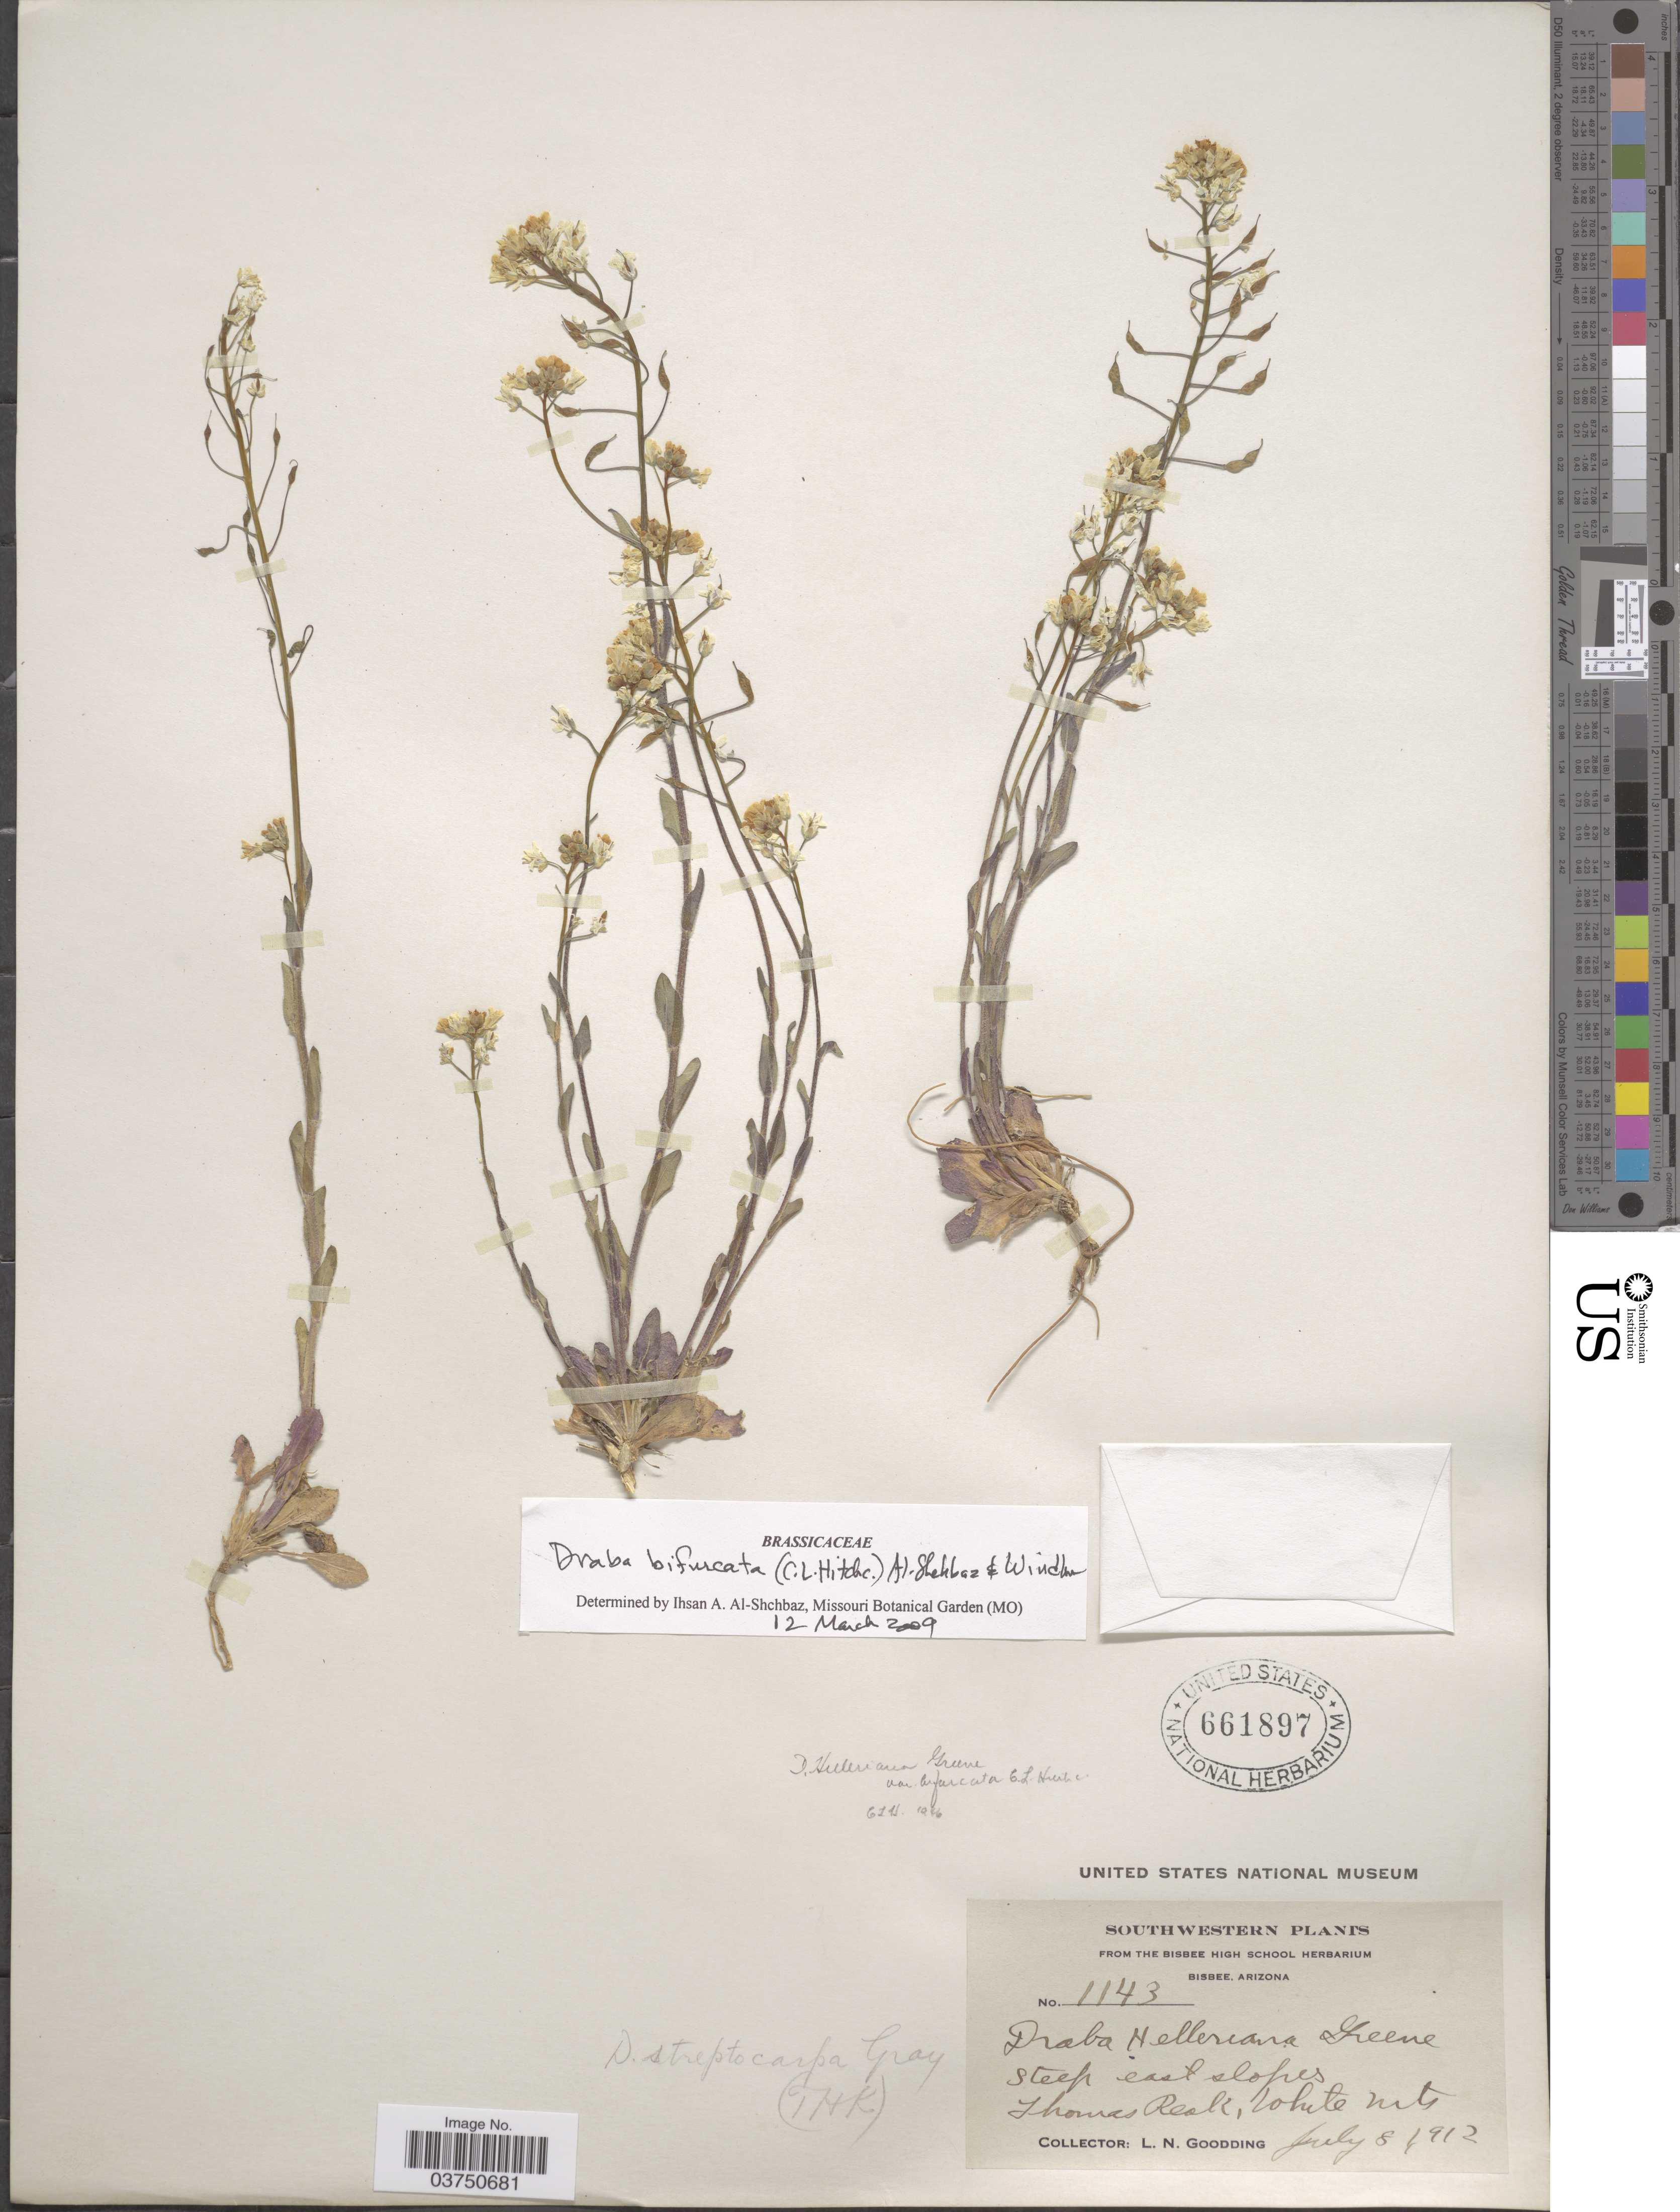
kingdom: Plantae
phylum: Tracheophyta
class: Magnoliopsida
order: Brassicales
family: Brassicaceae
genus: Draba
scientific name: Draba bifurcata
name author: (C.L. Hitchc.) Al-Shehbaz & Windham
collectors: L. N. Goodding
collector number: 1143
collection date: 1912-07-08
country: United States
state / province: Arizona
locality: Southwestern. Steep east slopes Thomas Peak, White Mts.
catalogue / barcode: US 661897